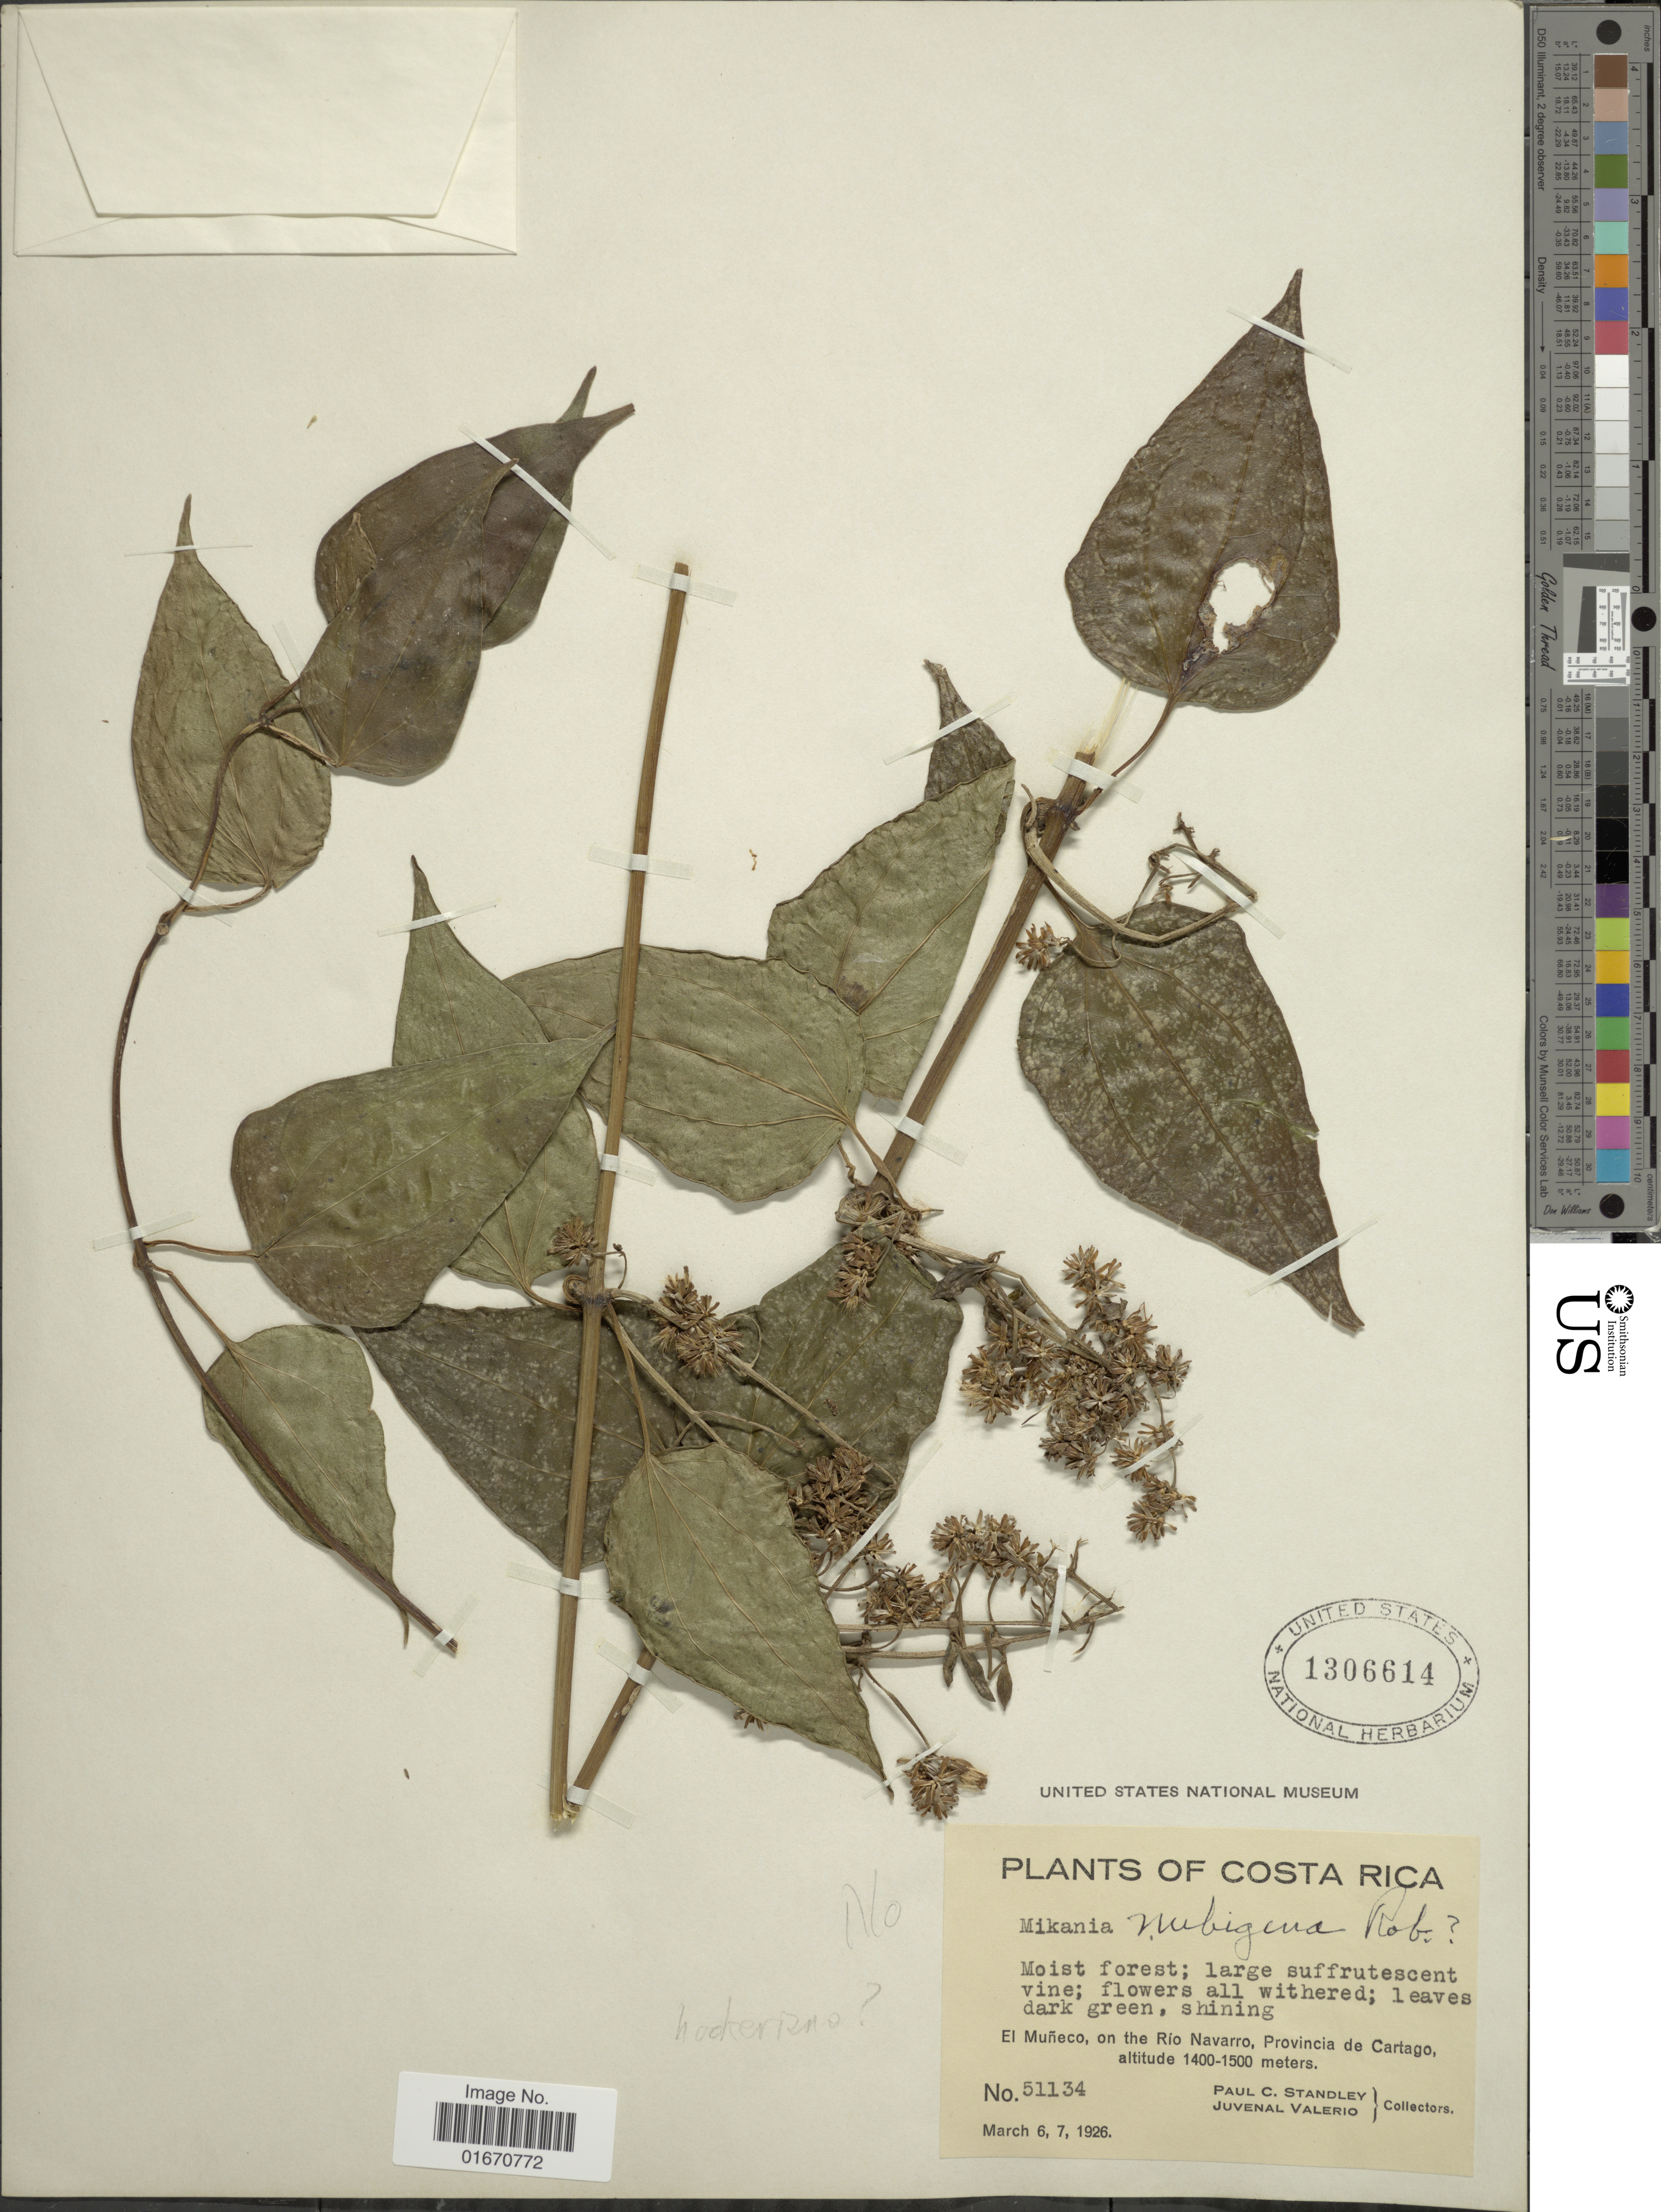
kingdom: Plantae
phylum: Tracheophyta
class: Magnoliopsida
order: Asterales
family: Asteraceae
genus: Mikania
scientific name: Mikania pittieri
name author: B.L. Rob.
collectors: P. C. Standley & J. Valerio R.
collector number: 51134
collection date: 1926-03-06/1926-03-07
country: Costa Rica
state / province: Cartago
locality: El Muneco, on the Rio Navarro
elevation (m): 1400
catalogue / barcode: US 1306614